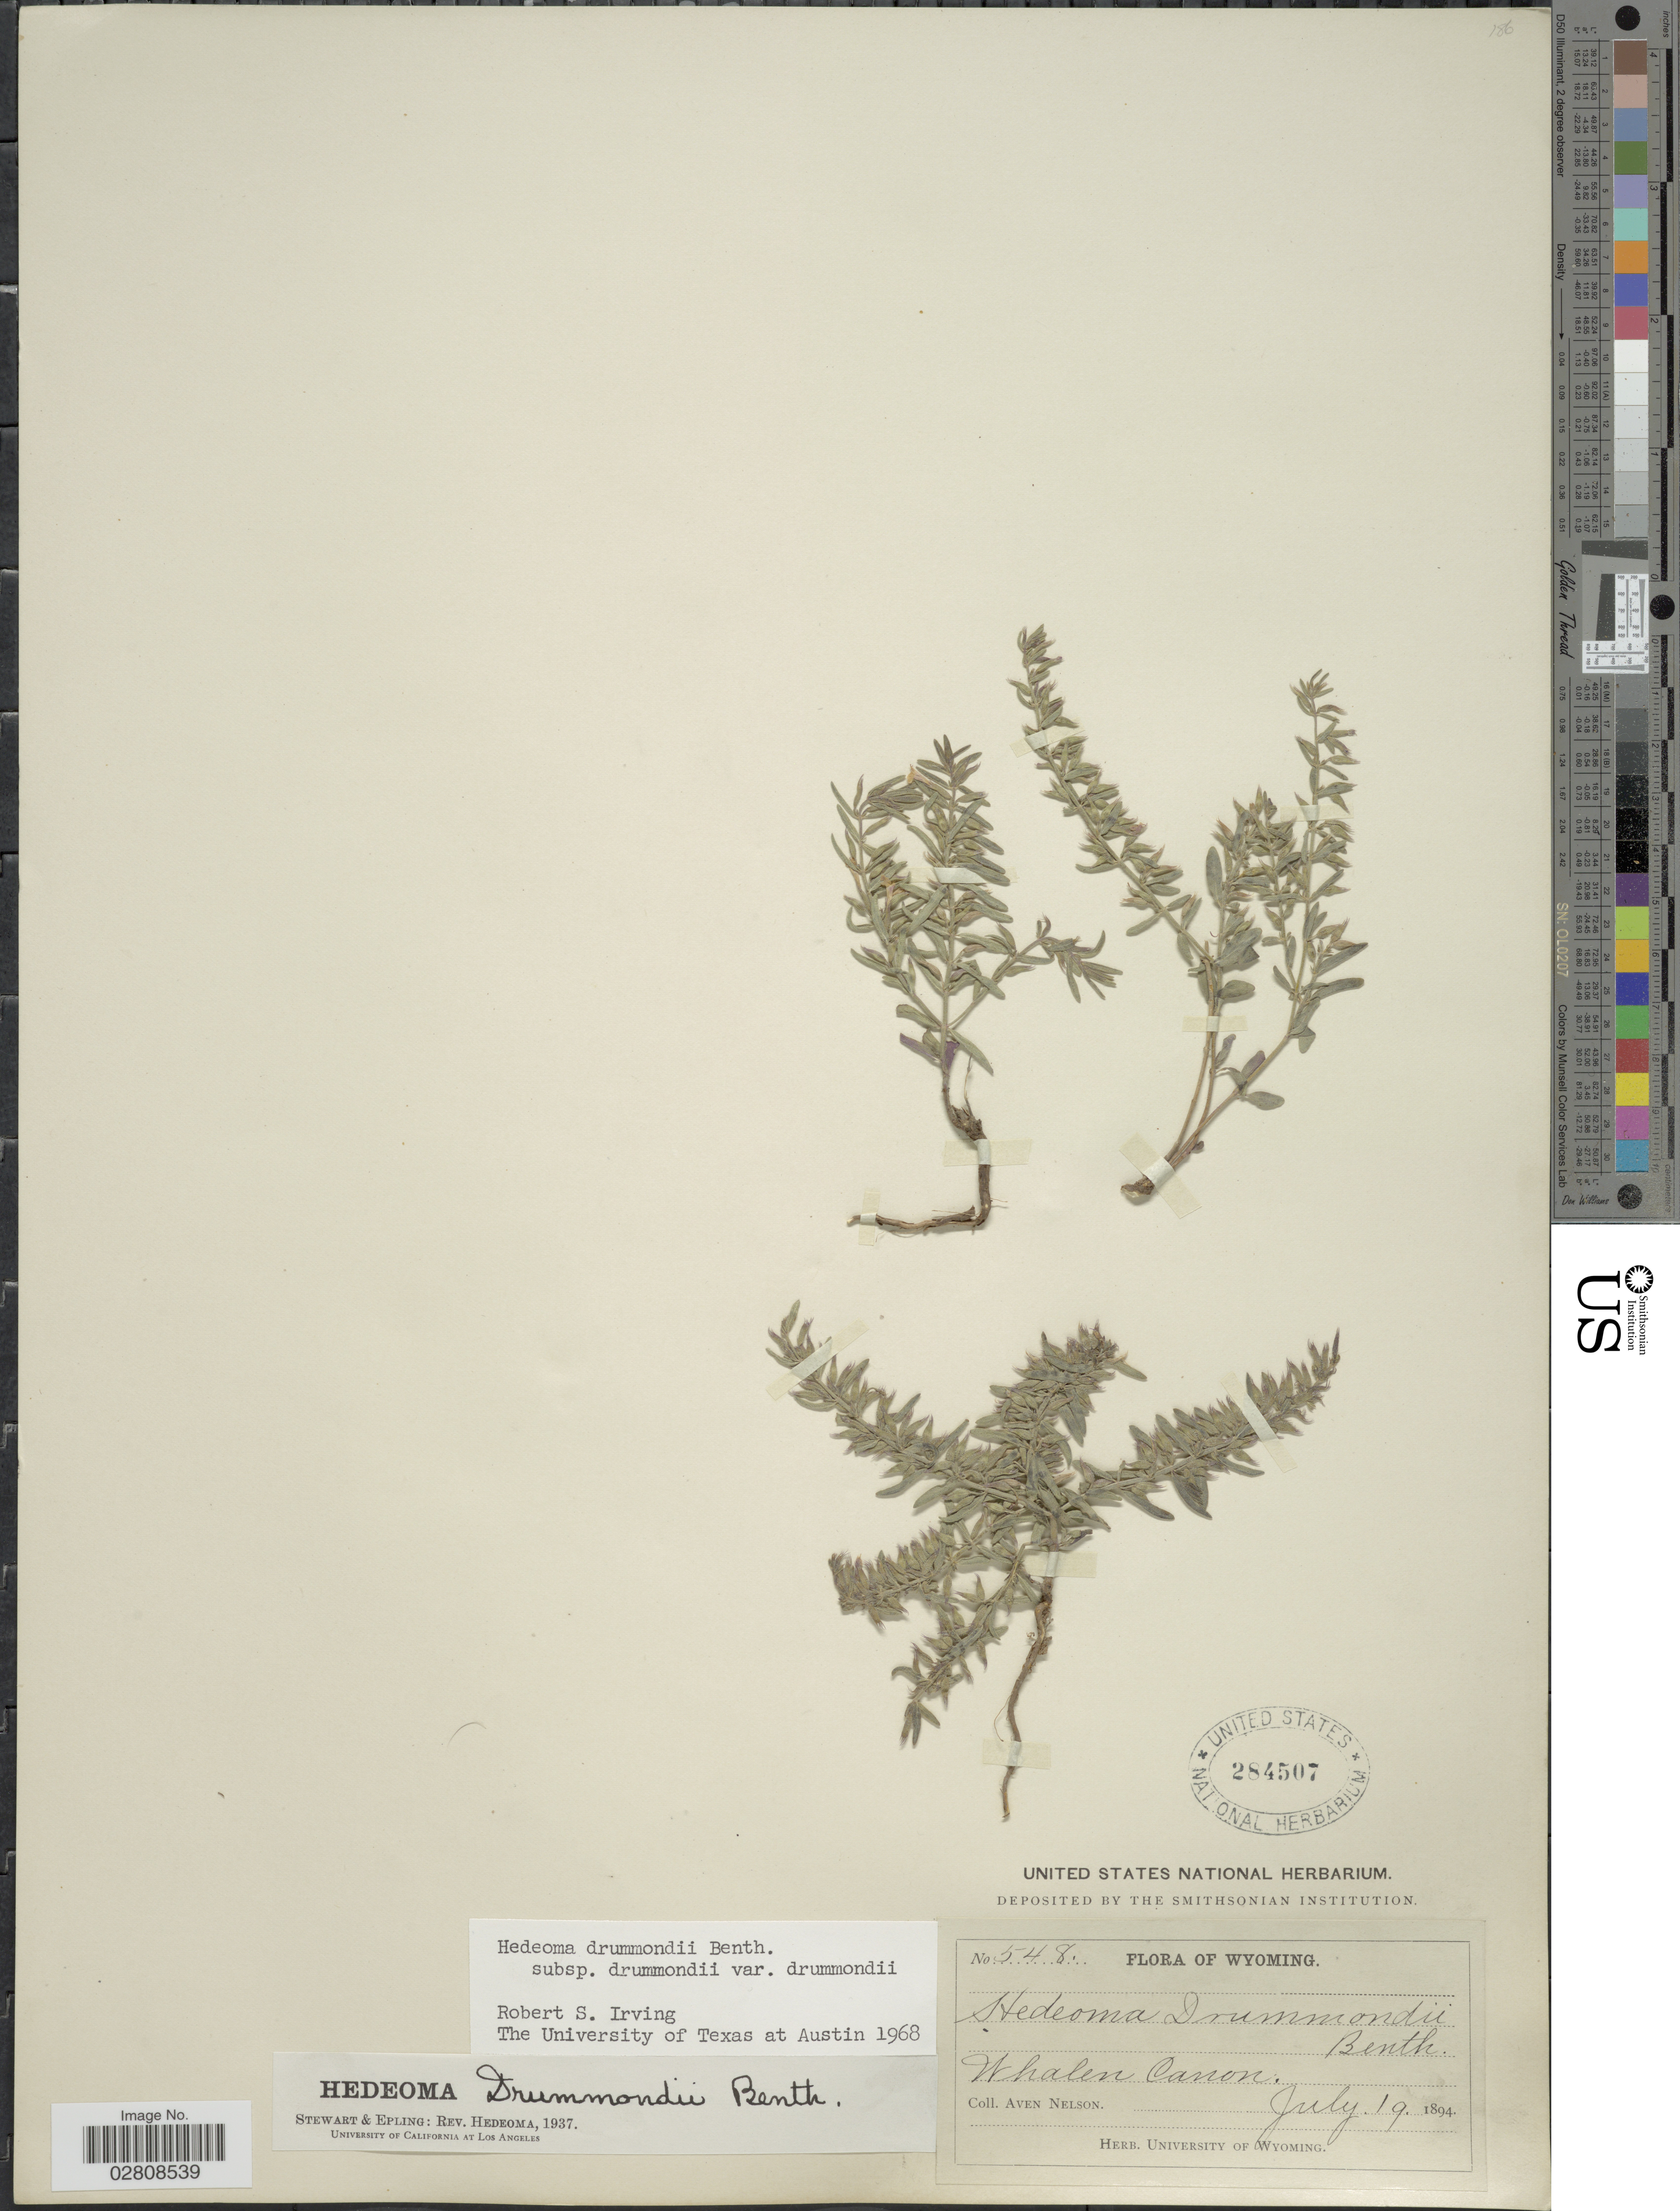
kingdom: Plantae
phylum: Tracheophyta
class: Magnoliopsida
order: Lamiales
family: Lamiaceae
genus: Hedeoma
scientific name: Hedeoma drummondii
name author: Benth.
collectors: A. Nelson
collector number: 548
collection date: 1894-07-19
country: United States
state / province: Wyoming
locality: Whalen Canon.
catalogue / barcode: US 284507